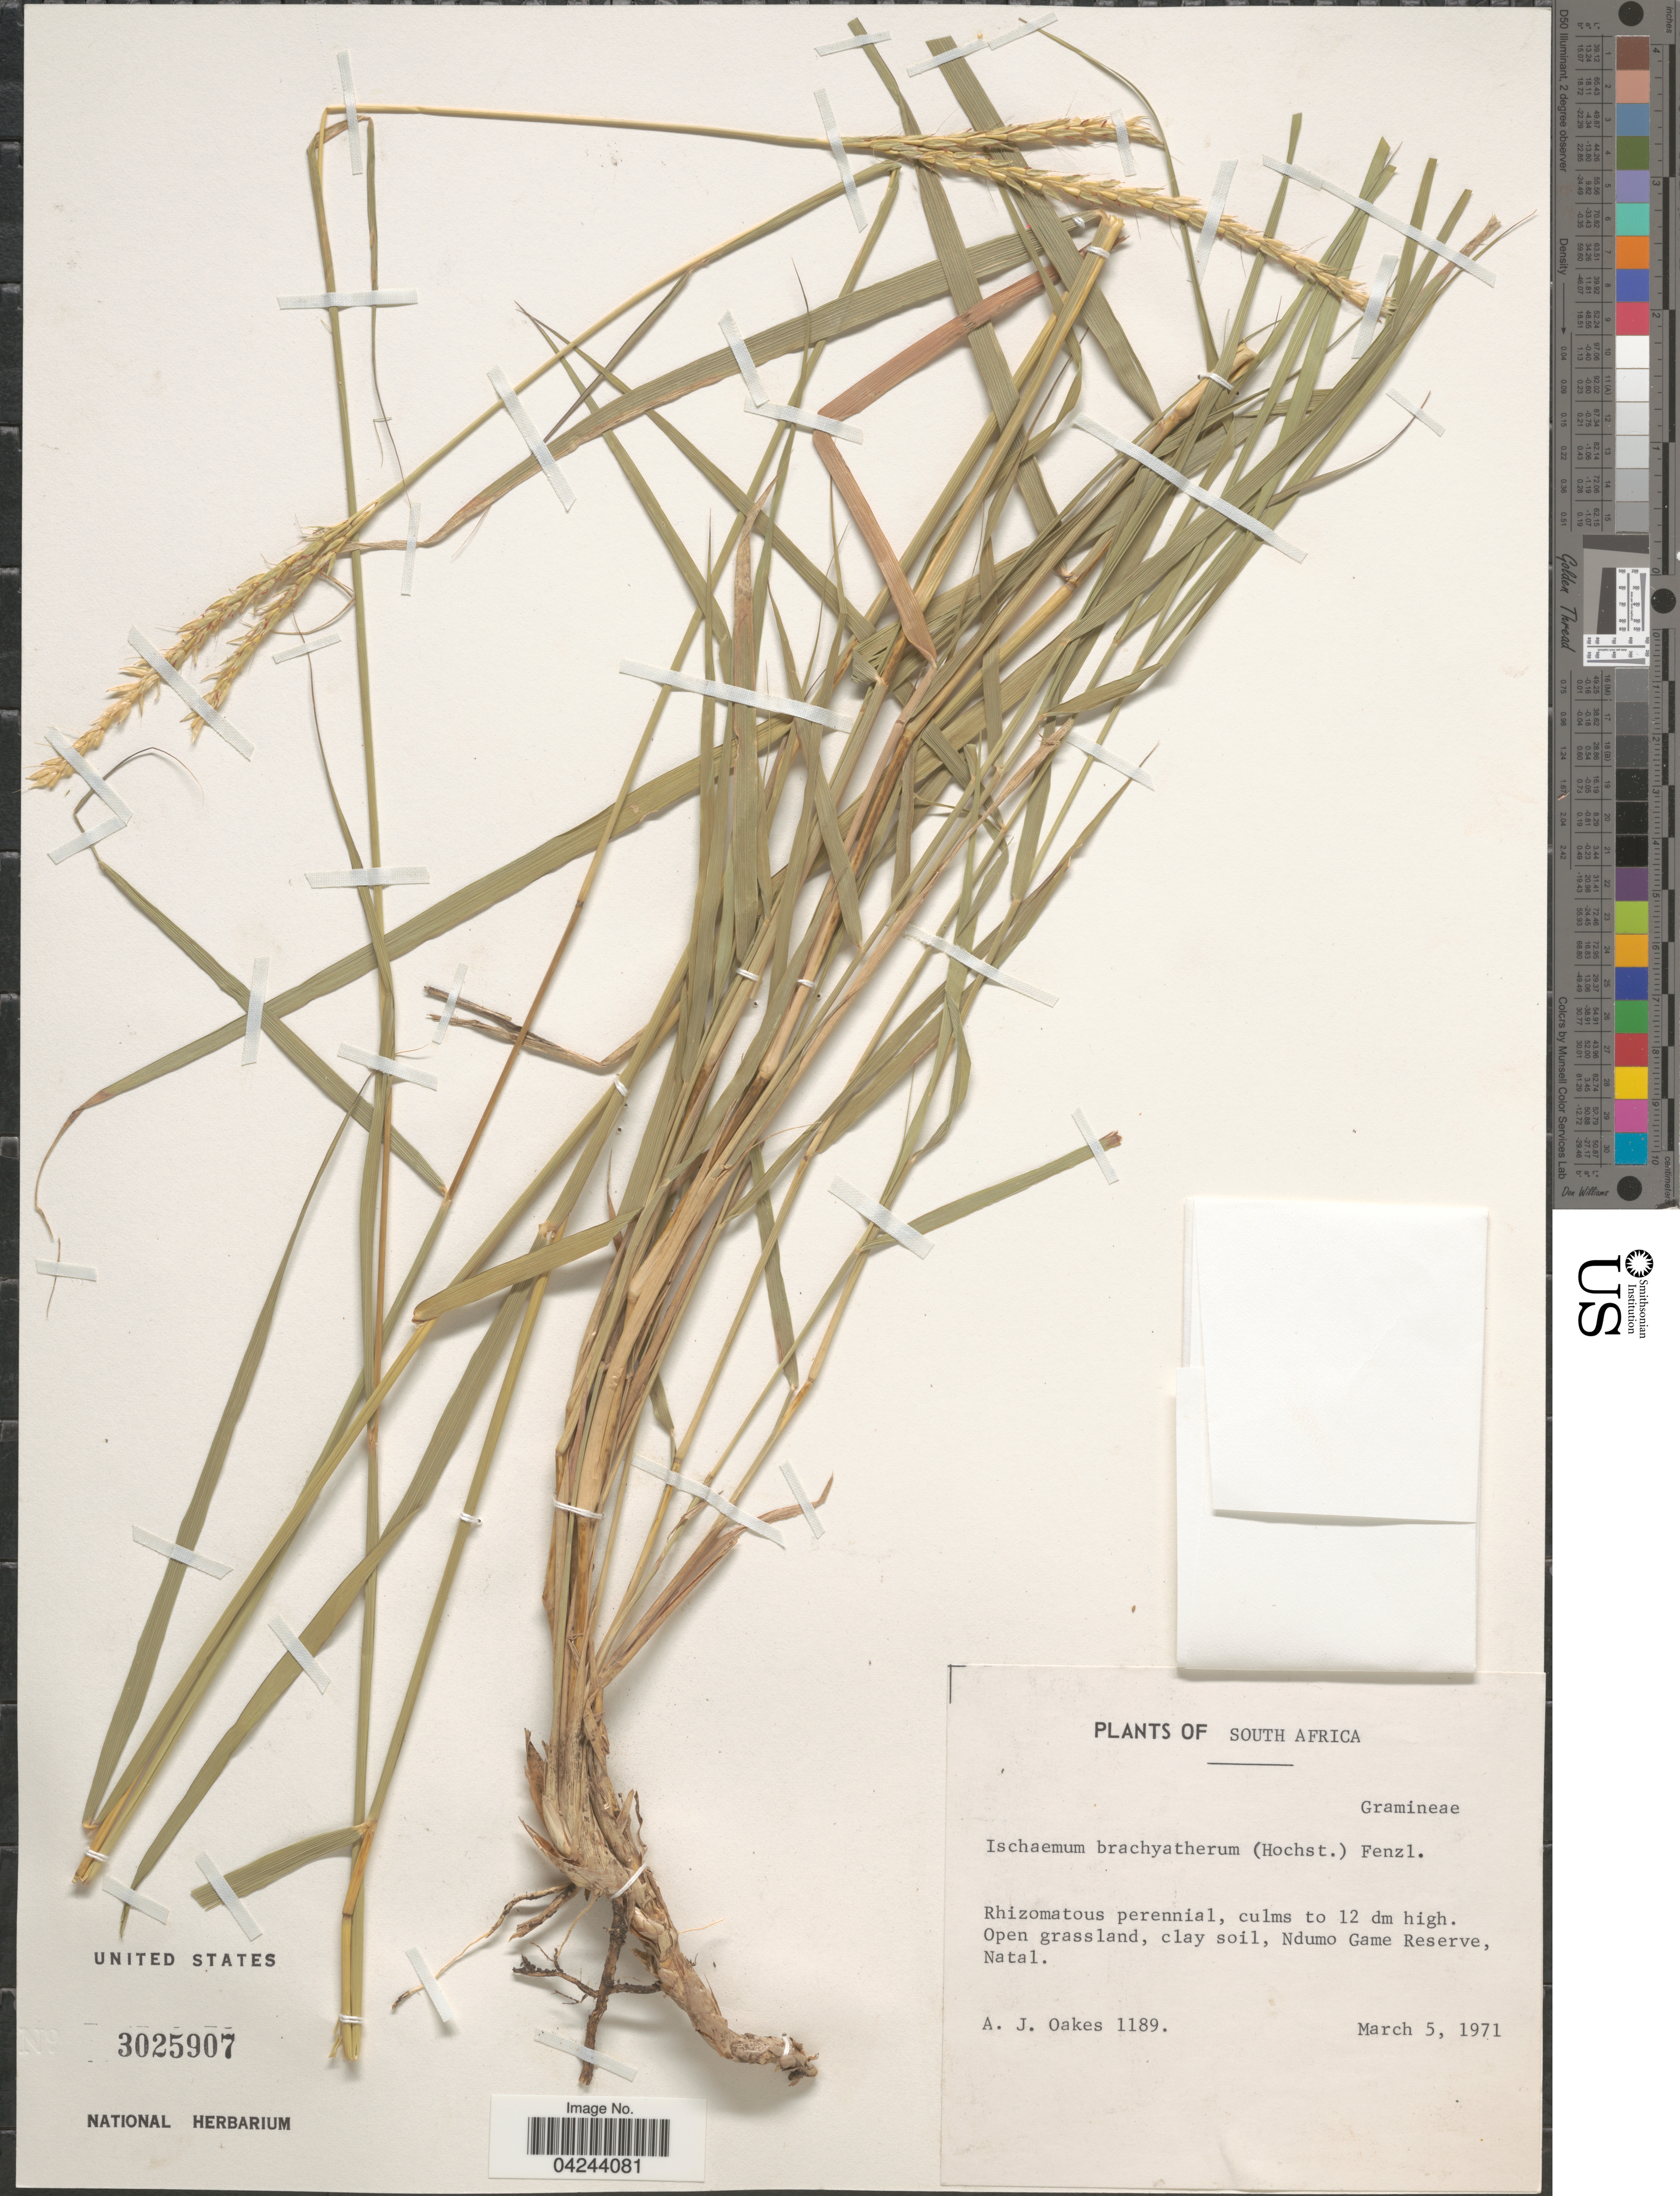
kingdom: Plantae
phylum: Tracheophyta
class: Liliopsida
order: Poales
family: Poaceae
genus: Ischaemum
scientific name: Ischaemum afrum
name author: (J.F. Gmel.) Dandy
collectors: A. Oakes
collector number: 1189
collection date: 1971-03-05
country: South Africa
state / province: KwaZulu-Natal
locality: Ndumo Game Reserve, Natal.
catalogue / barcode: US 3025907